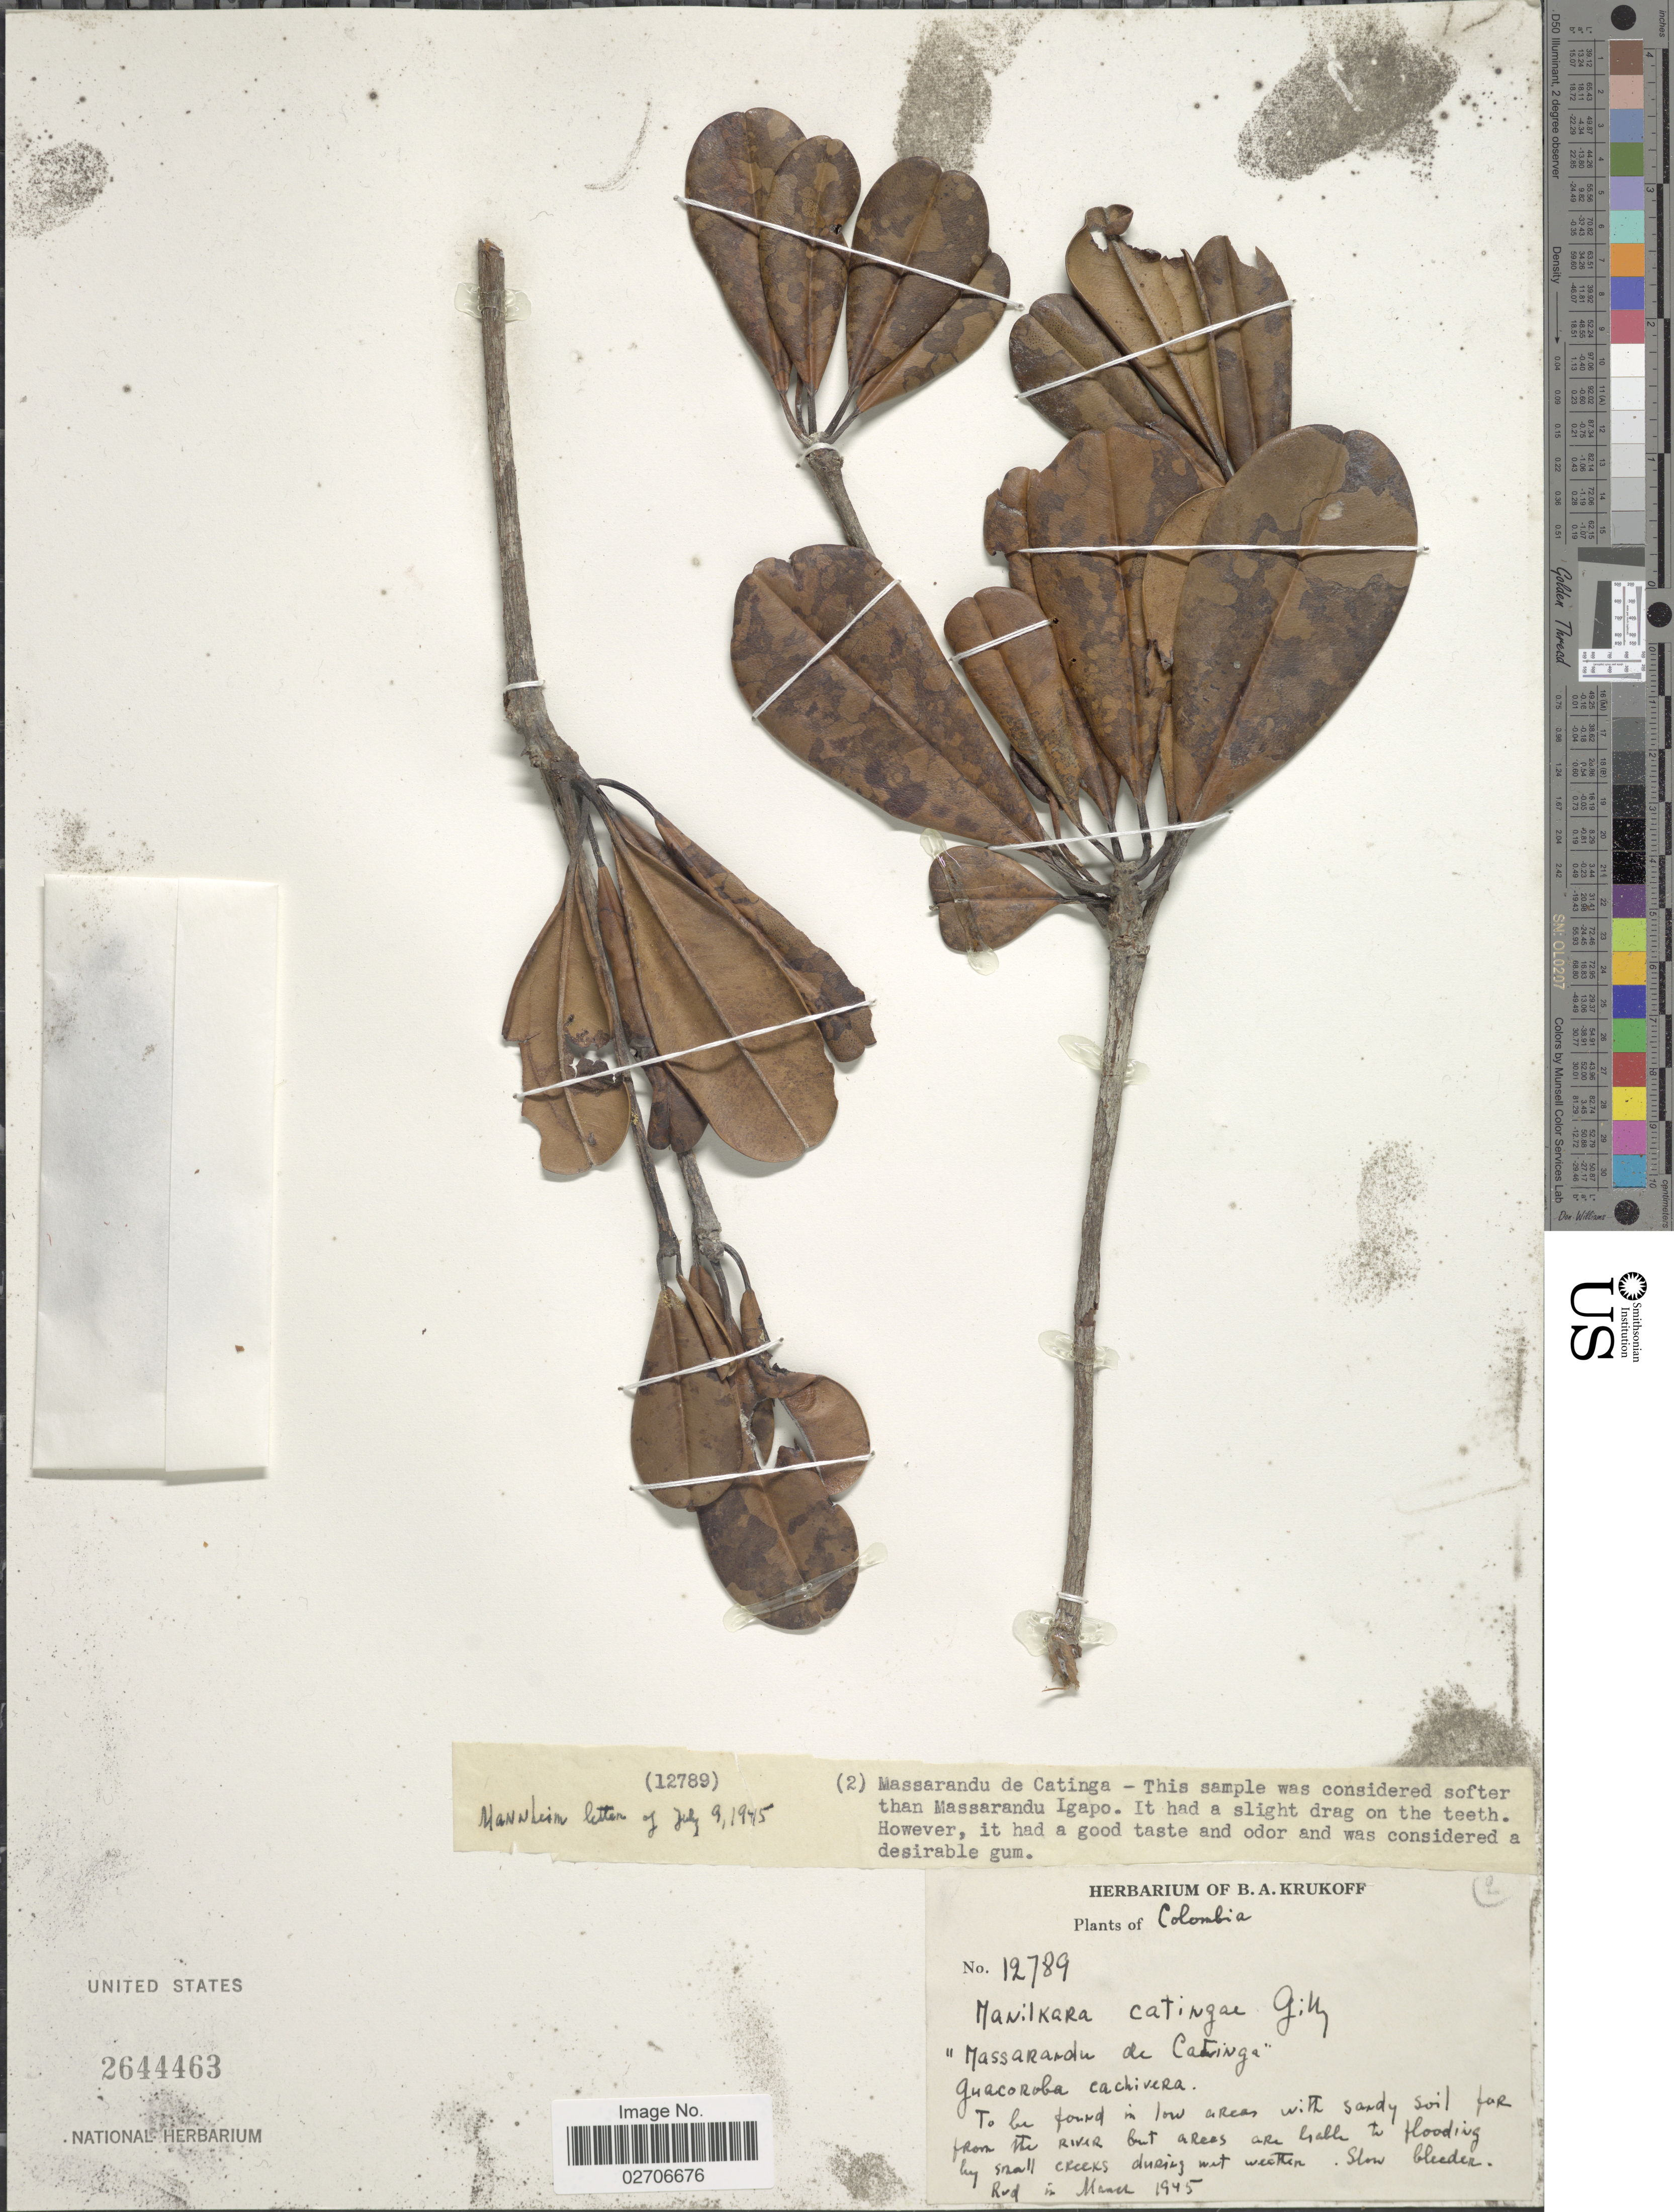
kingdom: Plantae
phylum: Tracheophyta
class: Magnoliopsida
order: Ericales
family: Sapotaceae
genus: Manilkara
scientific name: Manilkara bidentata subsp. surinamensis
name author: (Miq.) T.D. Penn.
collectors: ex herb. B. A. Krukoff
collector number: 12789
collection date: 1945-03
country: Colombia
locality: Massarandu de Igapo or Ribalse, Guacoroba Cachivara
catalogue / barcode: US 2644463